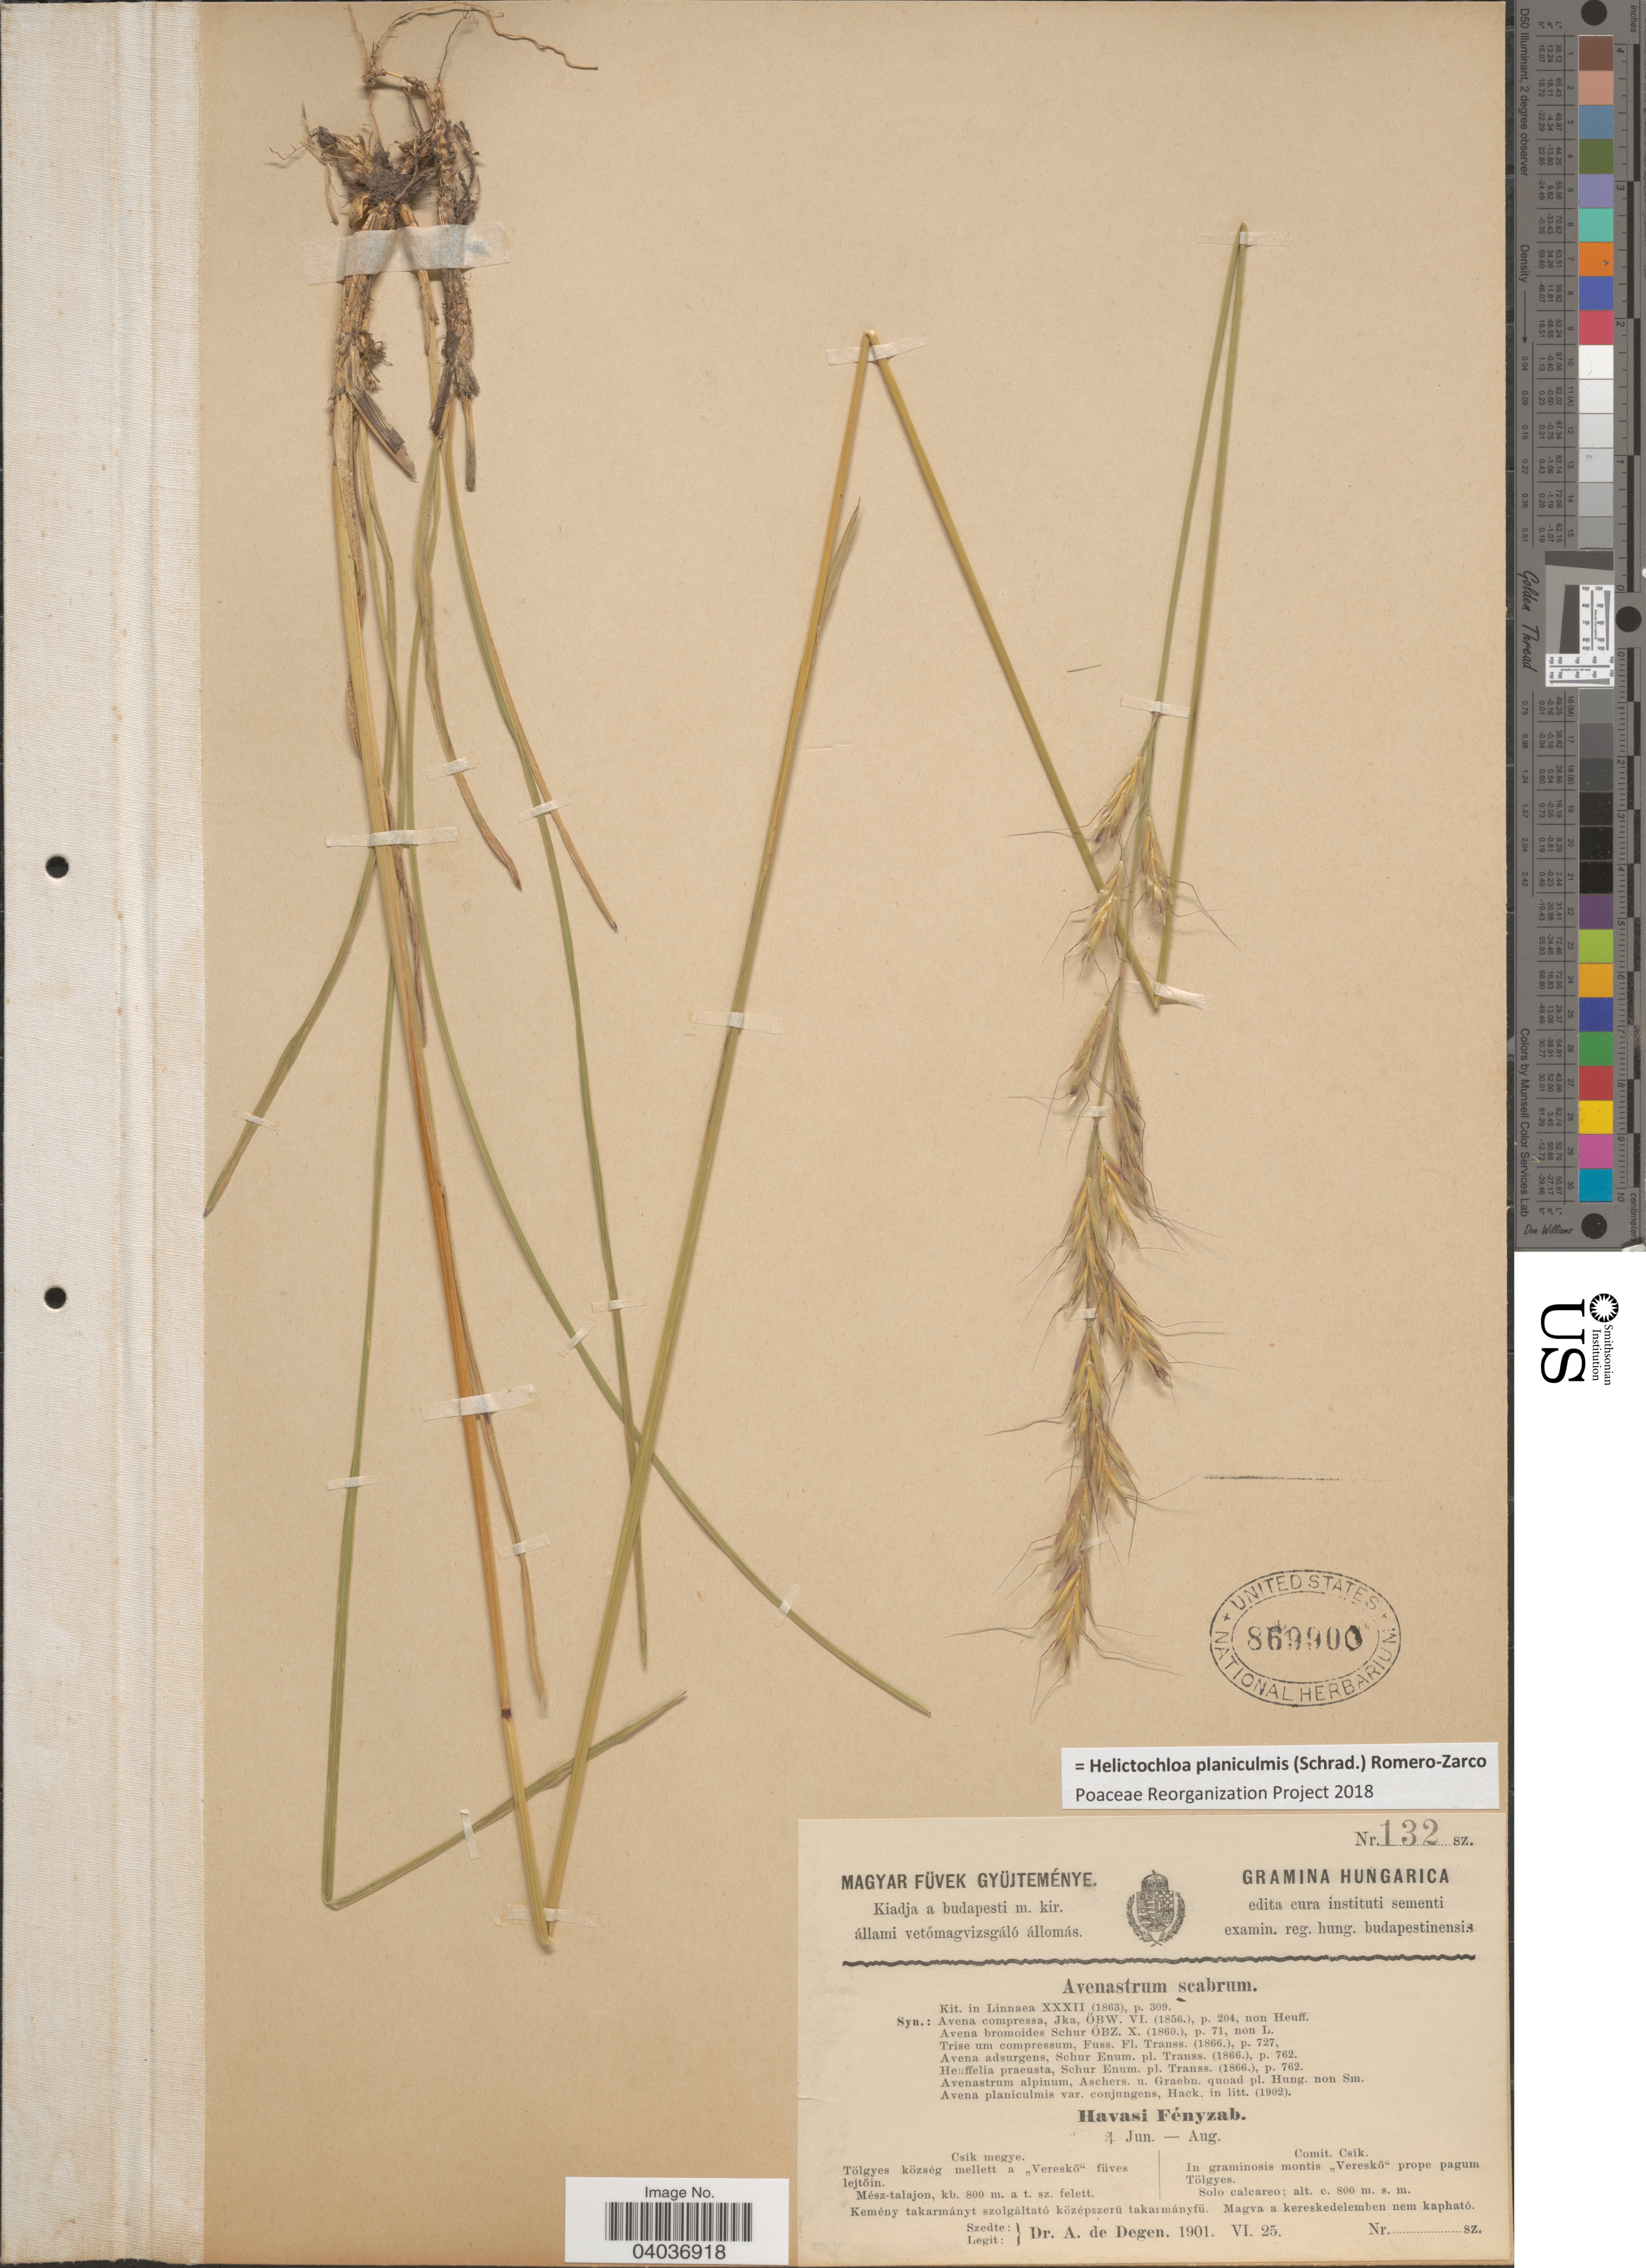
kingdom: Plantae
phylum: Tracheophyta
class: Liliopsida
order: Poales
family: Poaceae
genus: Helictochloa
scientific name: Helictochloa planiculmis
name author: (Schrad.) Romero Zarco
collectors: A. Degen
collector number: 132 sz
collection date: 1901-06-25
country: Hungary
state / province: Budapest, Capital District of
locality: Hungarica. In graminosis montis "Vereskö" prope pagum Tölgyes.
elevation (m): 800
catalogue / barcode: US 869900